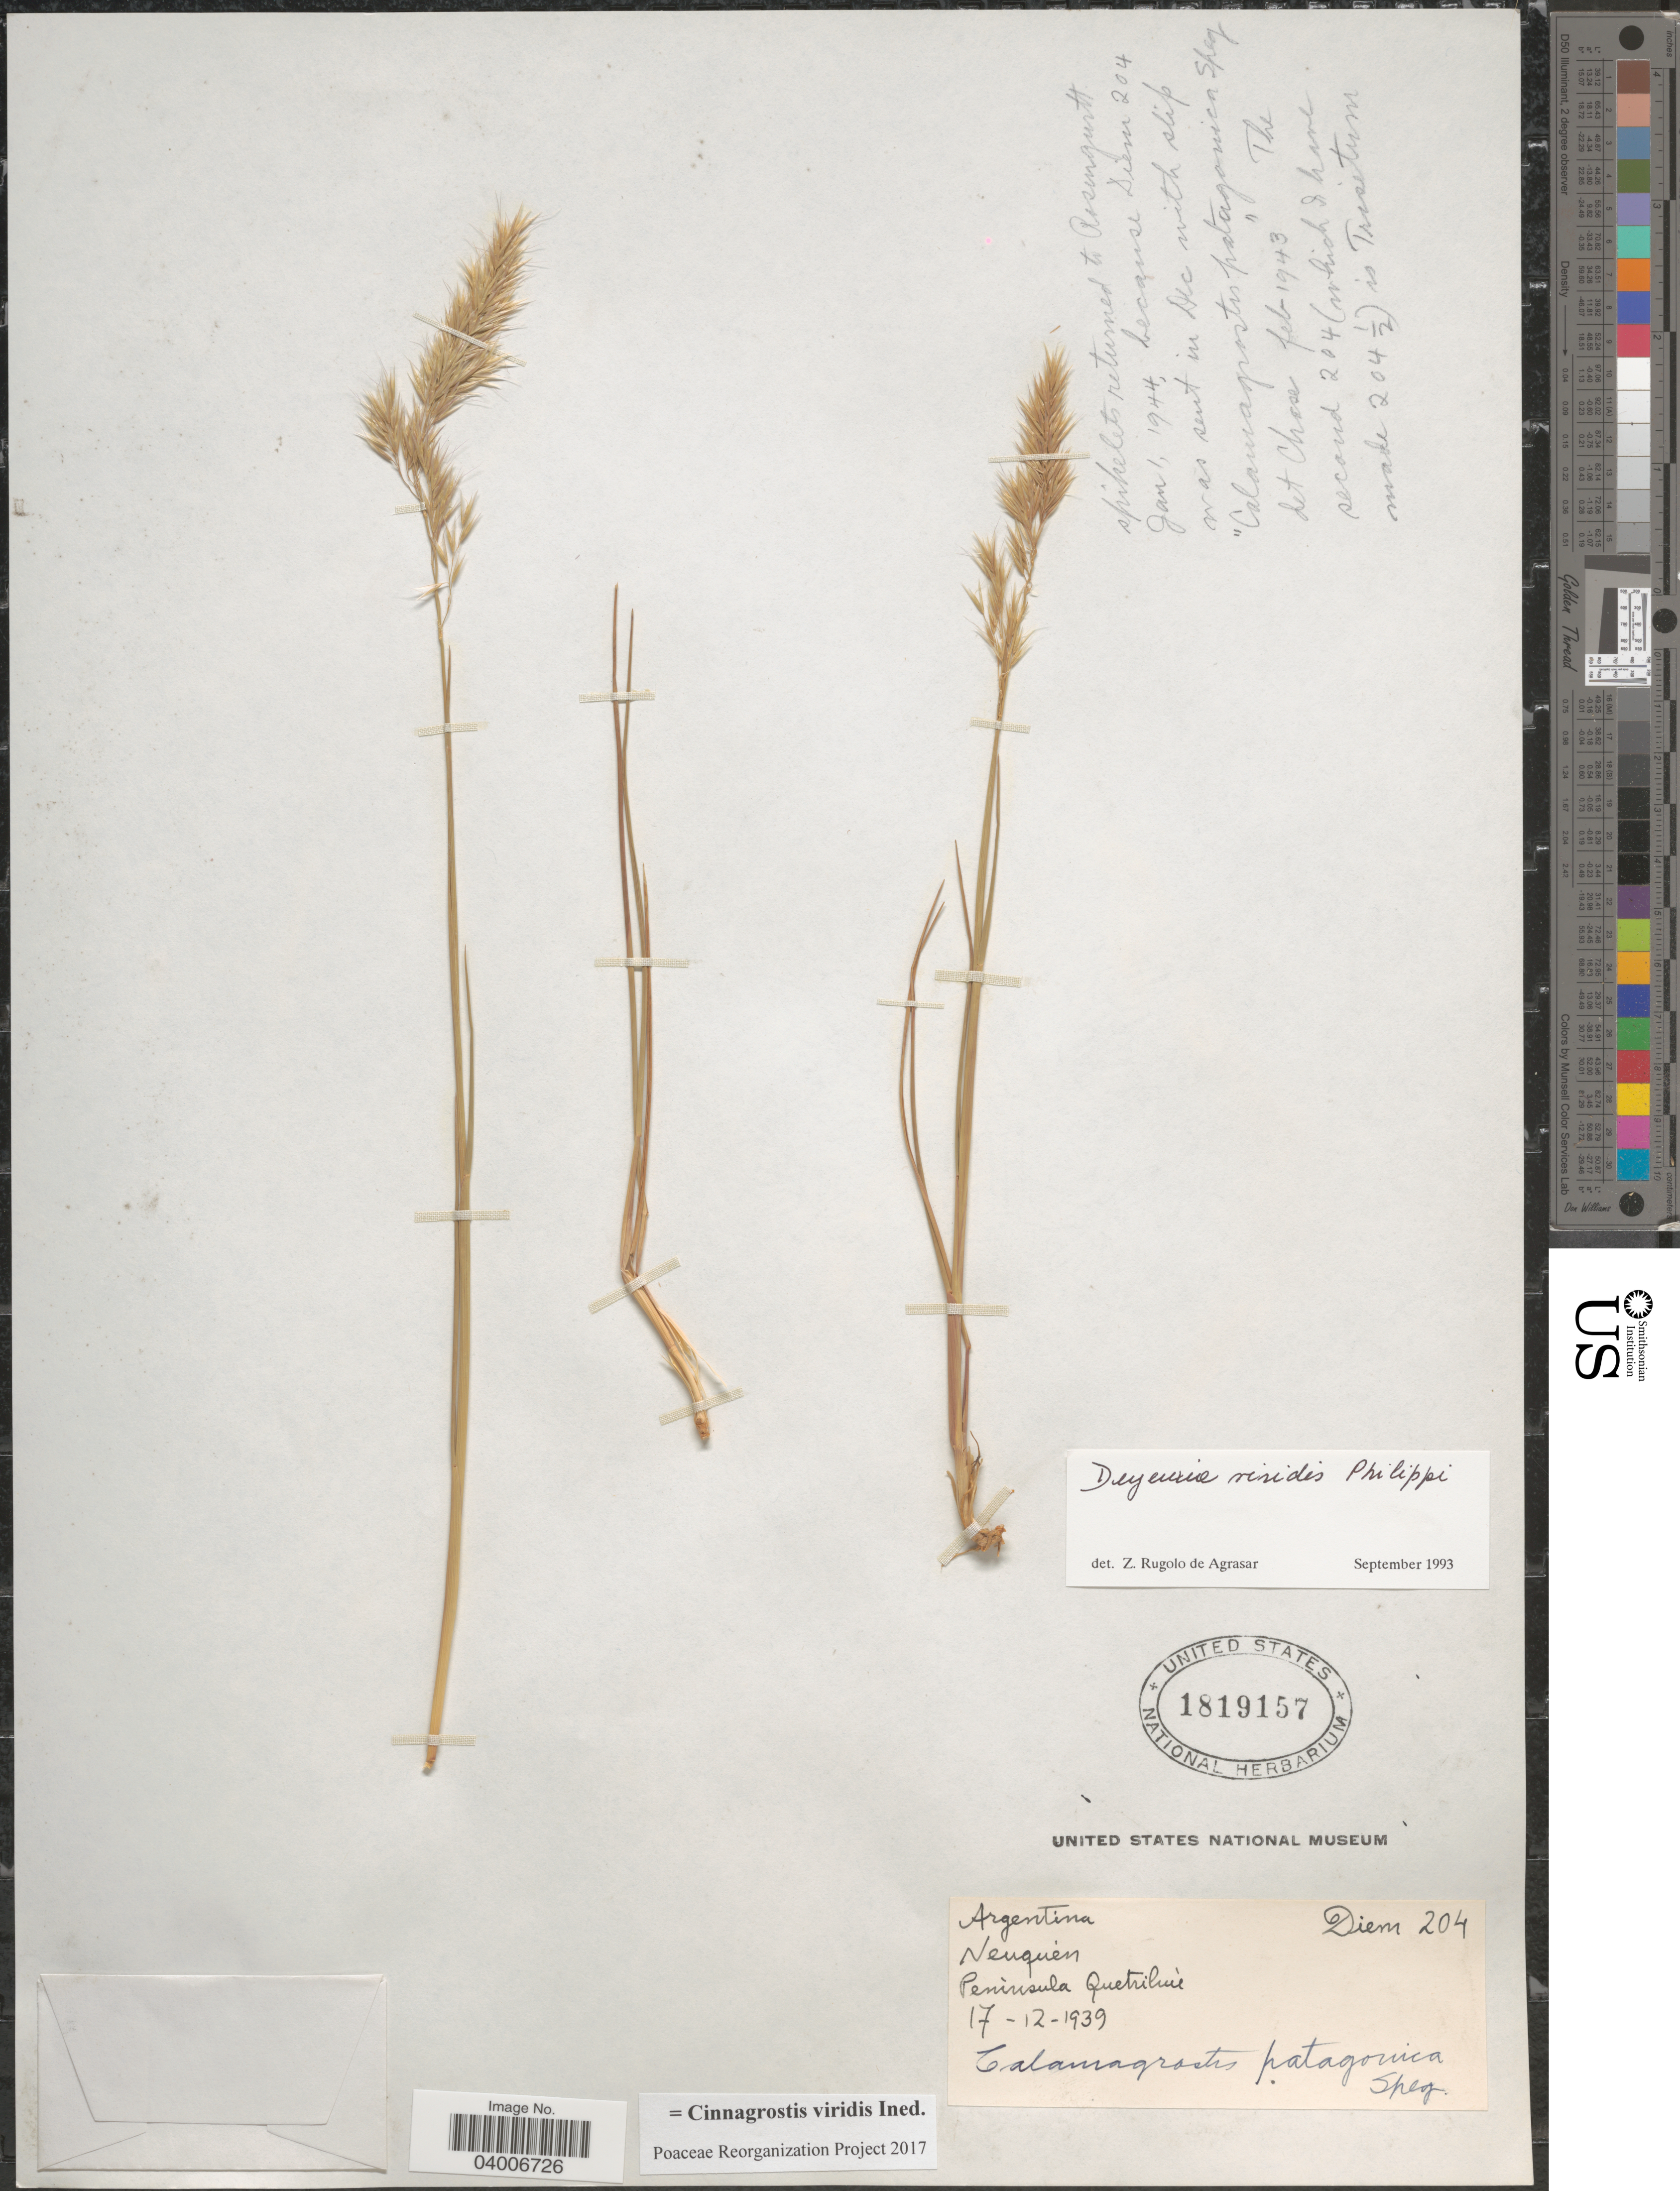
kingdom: Plantae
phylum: Tracheophyta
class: Liliopsida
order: Poales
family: Poaceae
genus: Cinnagrostis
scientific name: Cinnagrostis viridis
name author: (Phil.) P.M. Peterson et al.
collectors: Diem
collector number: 204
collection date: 1939-12-17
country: Argentina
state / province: Neuquen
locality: Peninsula Quetrihué.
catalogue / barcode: US 1819157